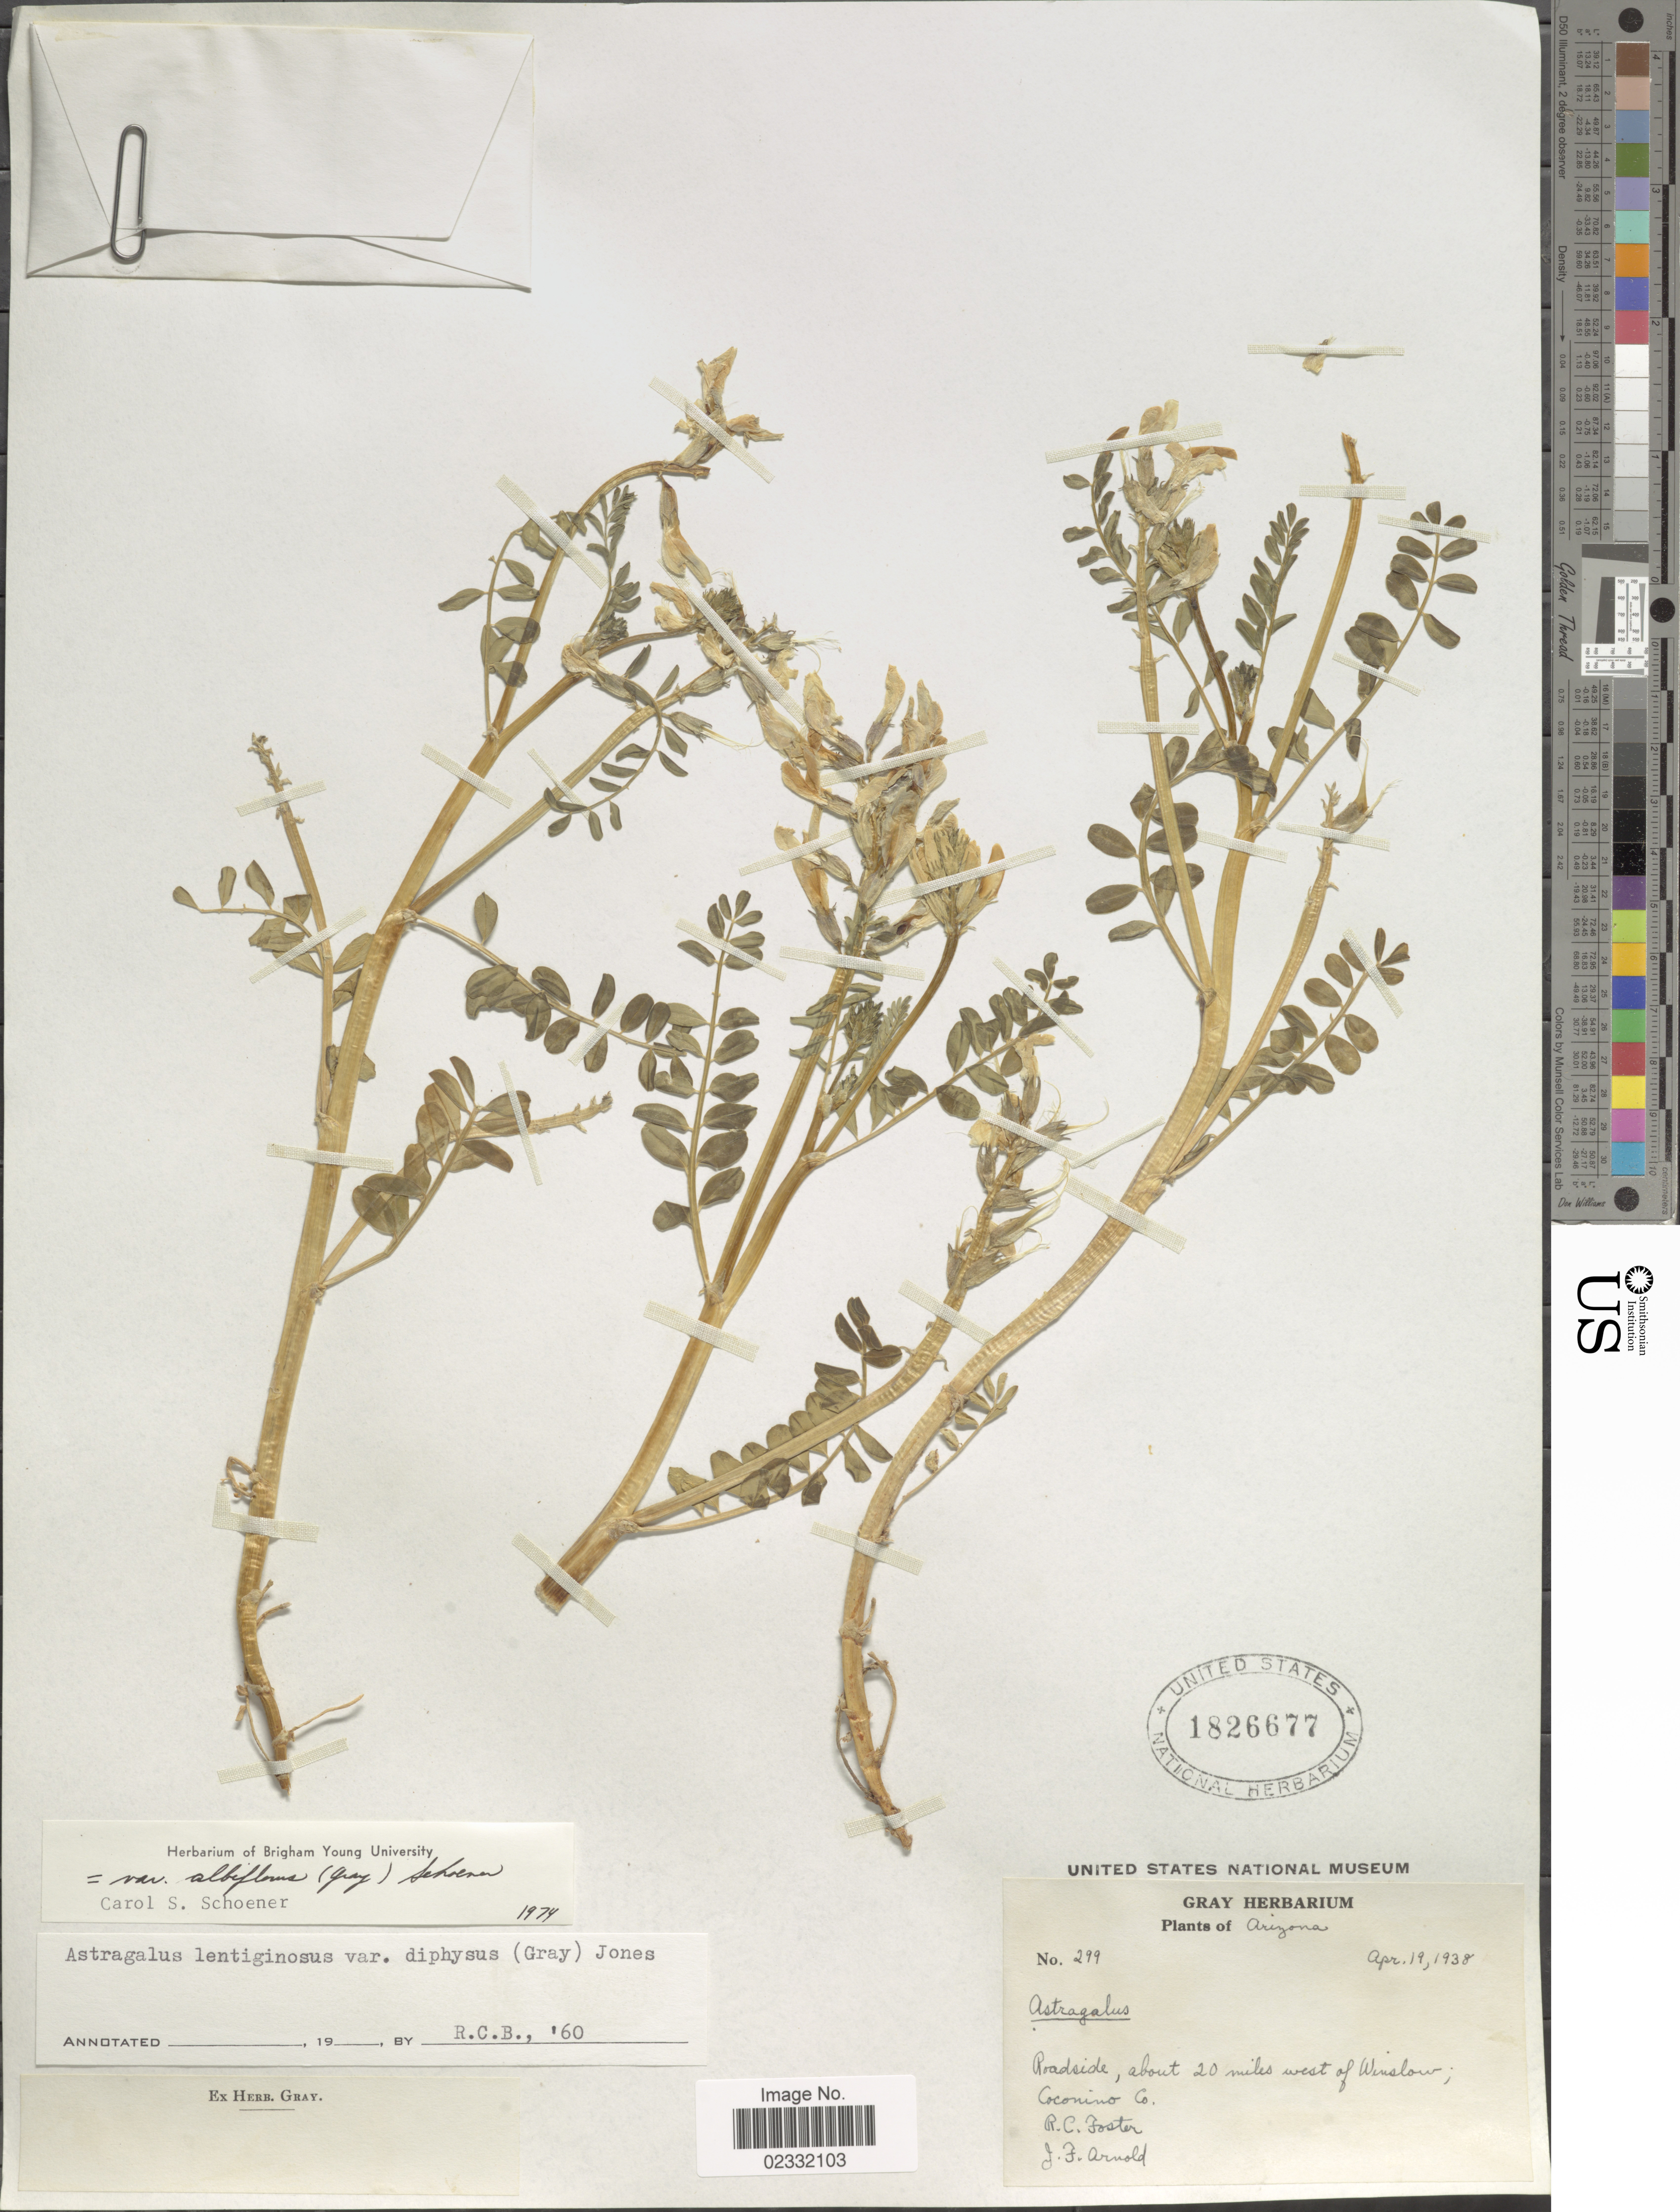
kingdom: Plantae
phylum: Tracheophyta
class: Magnoliopsida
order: Fabales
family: Fabaceae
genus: Astragalus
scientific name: Astragalus lentiginosus var. albiflorus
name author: (A. Gray) Schoener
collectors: R. C. Foster & J. F. Arnold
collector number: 299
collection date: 1938-04-19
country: United States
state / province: Arizona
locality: Roadside, about 20 miles west of Winslow; Coconino Co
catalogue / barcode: US 1826677